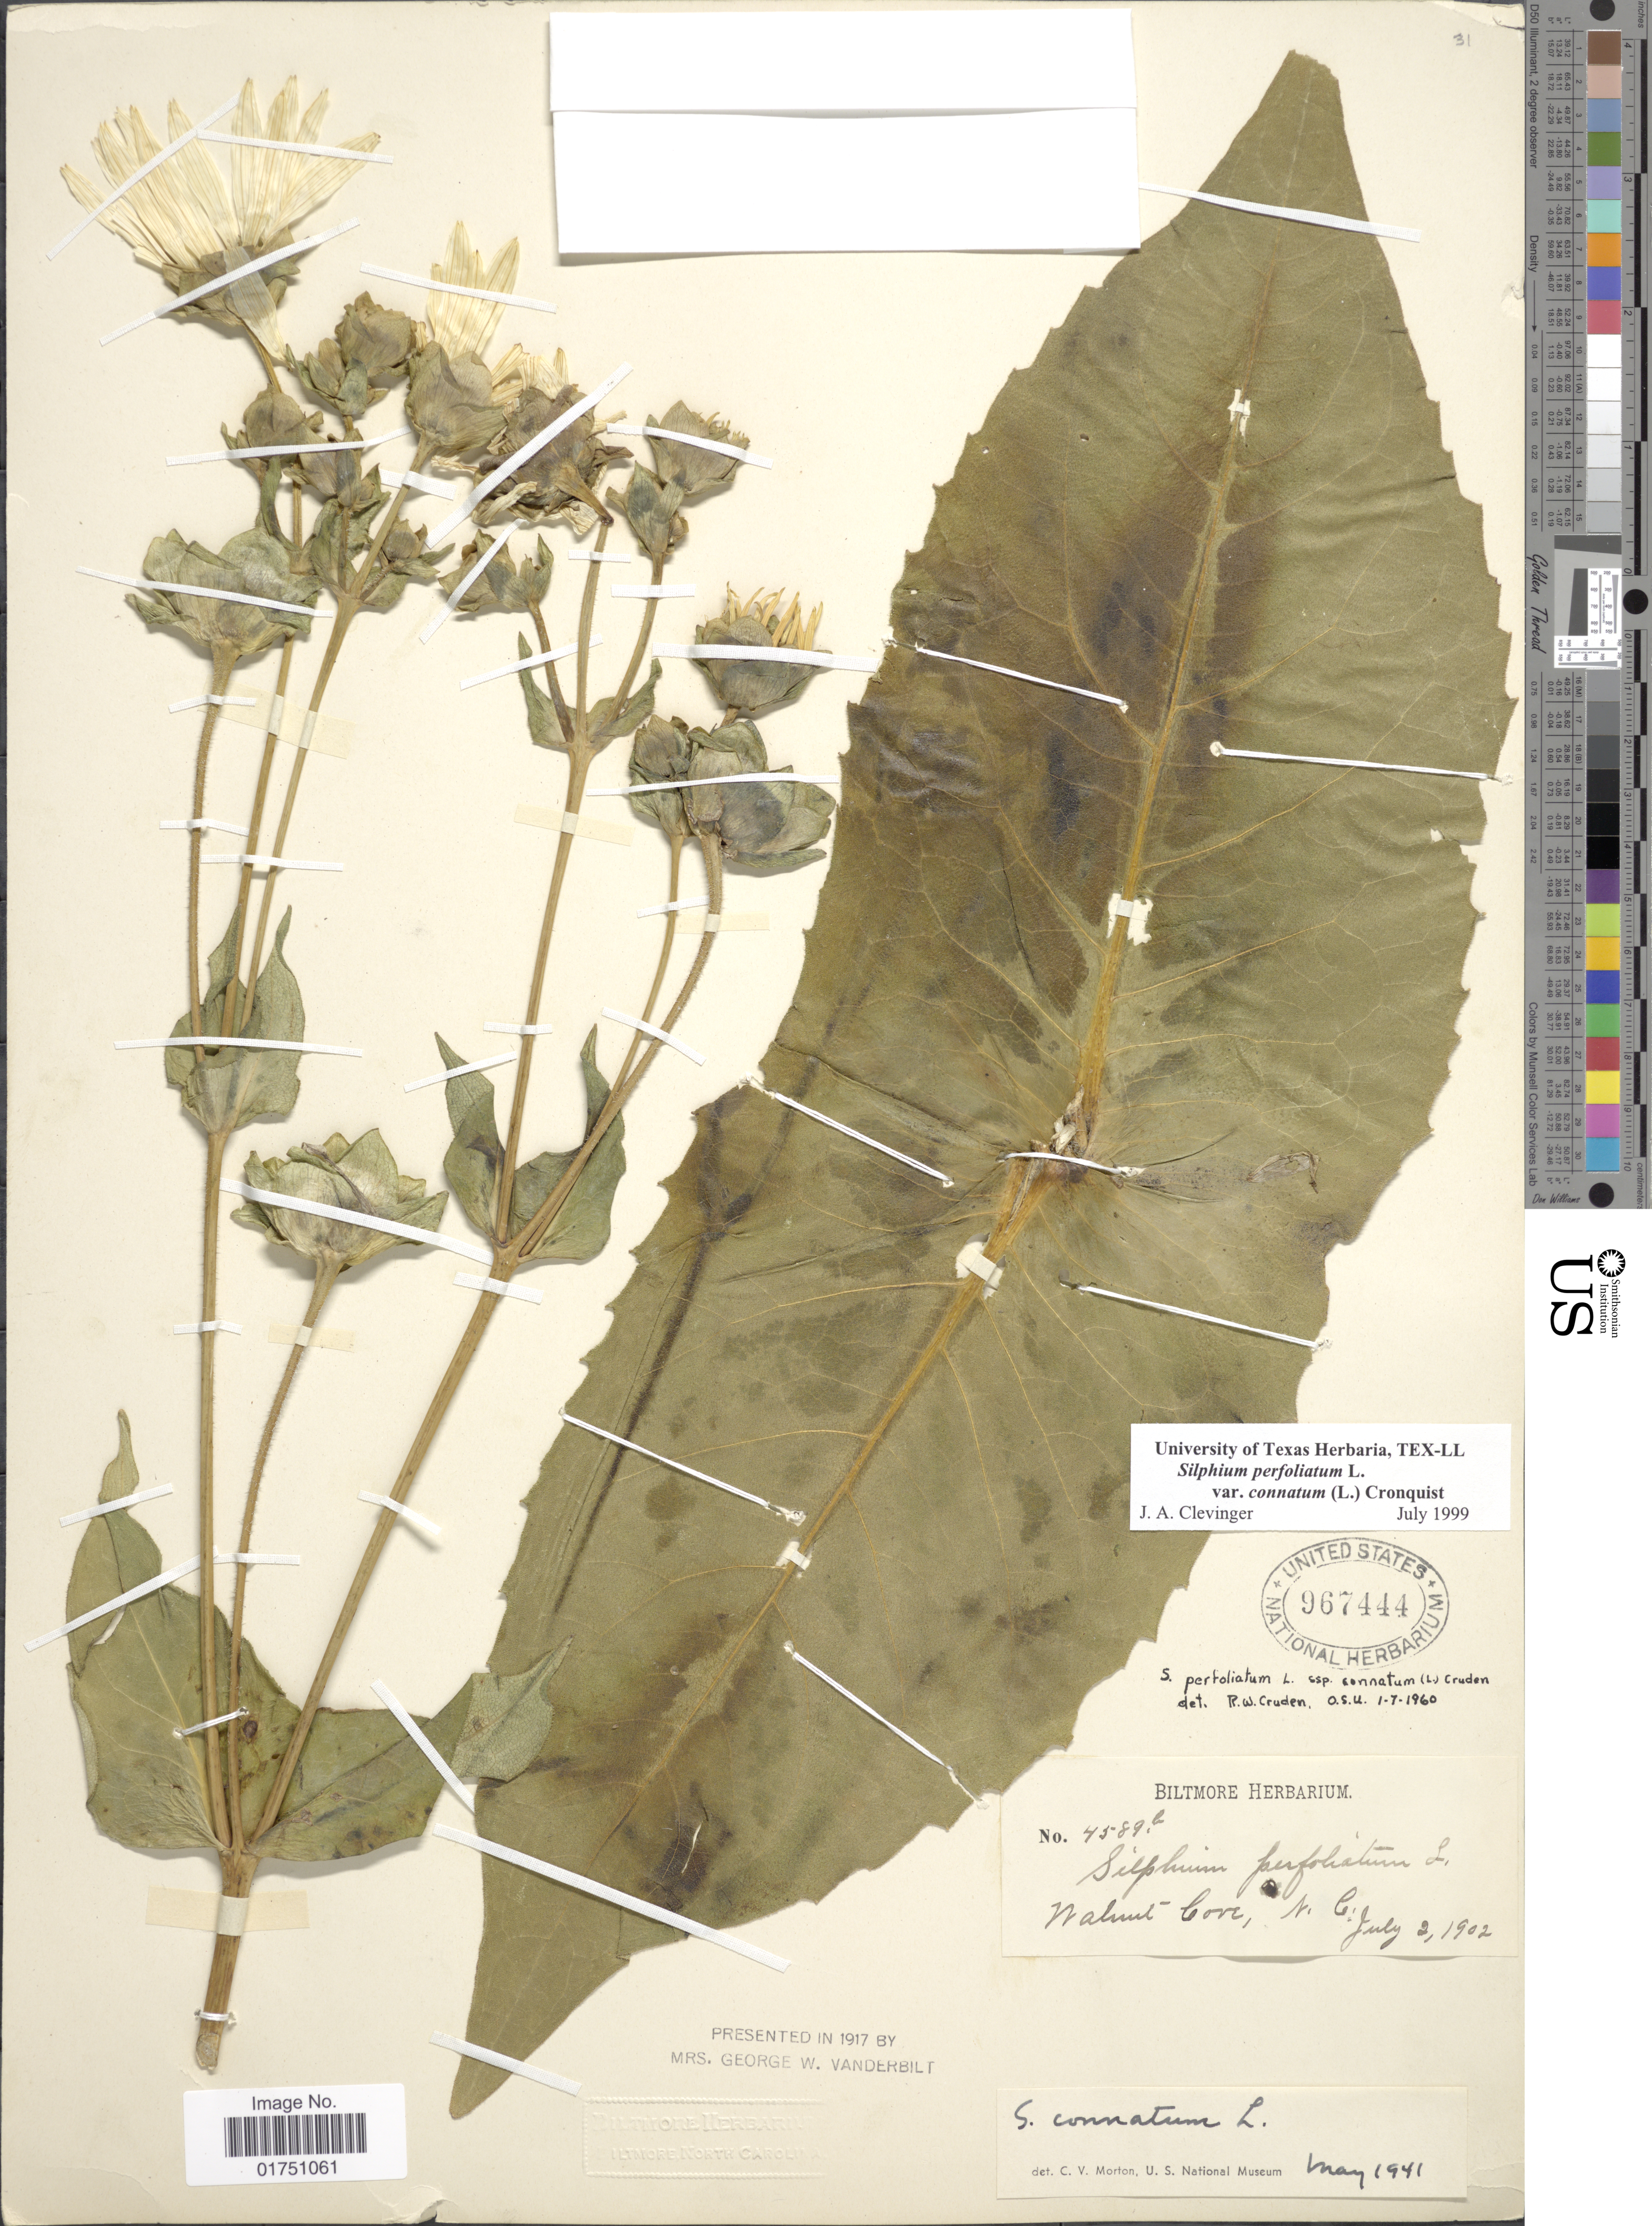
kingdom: Plantae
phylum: Tracheophyta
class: Magnoliopsida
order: Asterales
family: Asteraceae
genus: Silphium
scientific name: Silphium perfoliatum var. connatum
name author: (L.) Cronq.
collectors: ex herb. Biltmore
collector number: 4589b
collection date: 1902-07-02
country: United States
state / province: North Carolina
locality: Walnut Cove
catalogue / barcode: US 967444